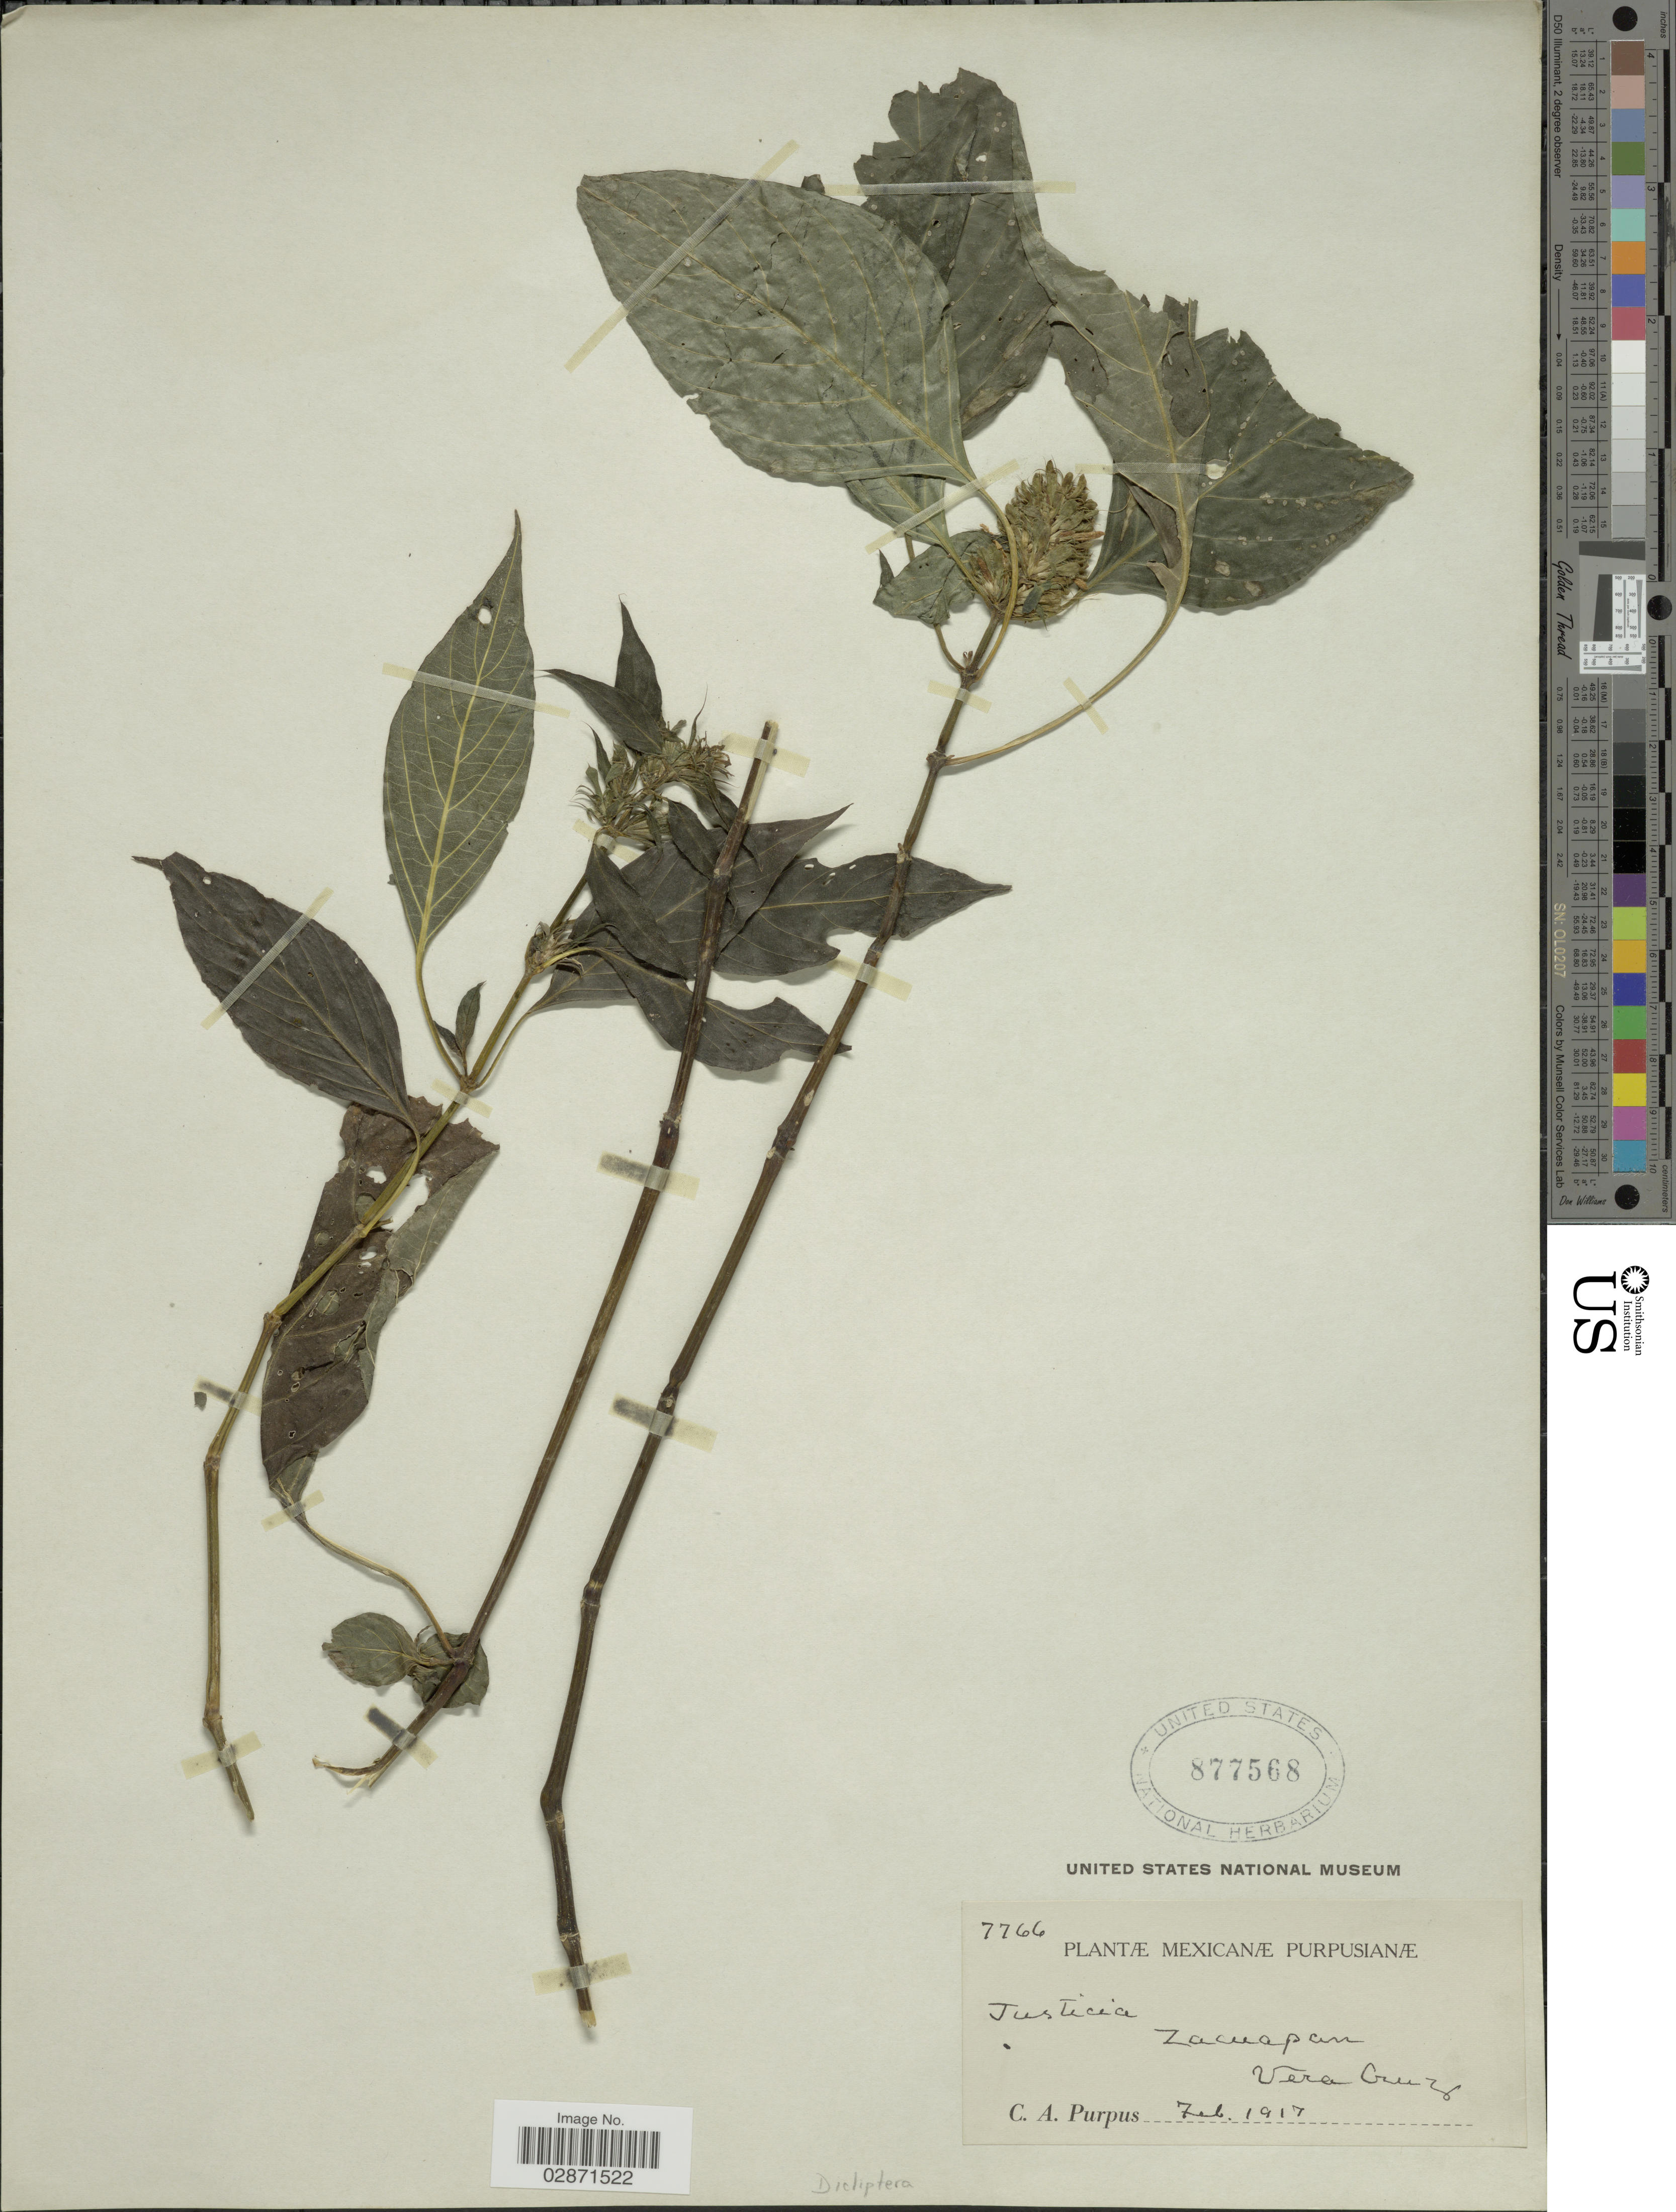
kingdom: Plantae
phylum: Tracheophyta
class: Magnoliopsida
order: Lamiales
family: Acanthaceae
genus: Dicliptera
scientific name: Dicliptera multiflora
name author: (Ruiz & Pav.) Juss.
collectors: C. A. Purpus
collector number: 7766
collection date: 1917-02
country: Mexico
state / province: Veracruz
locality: Zacuapan, Vera Cruz.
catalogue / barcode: US 877568